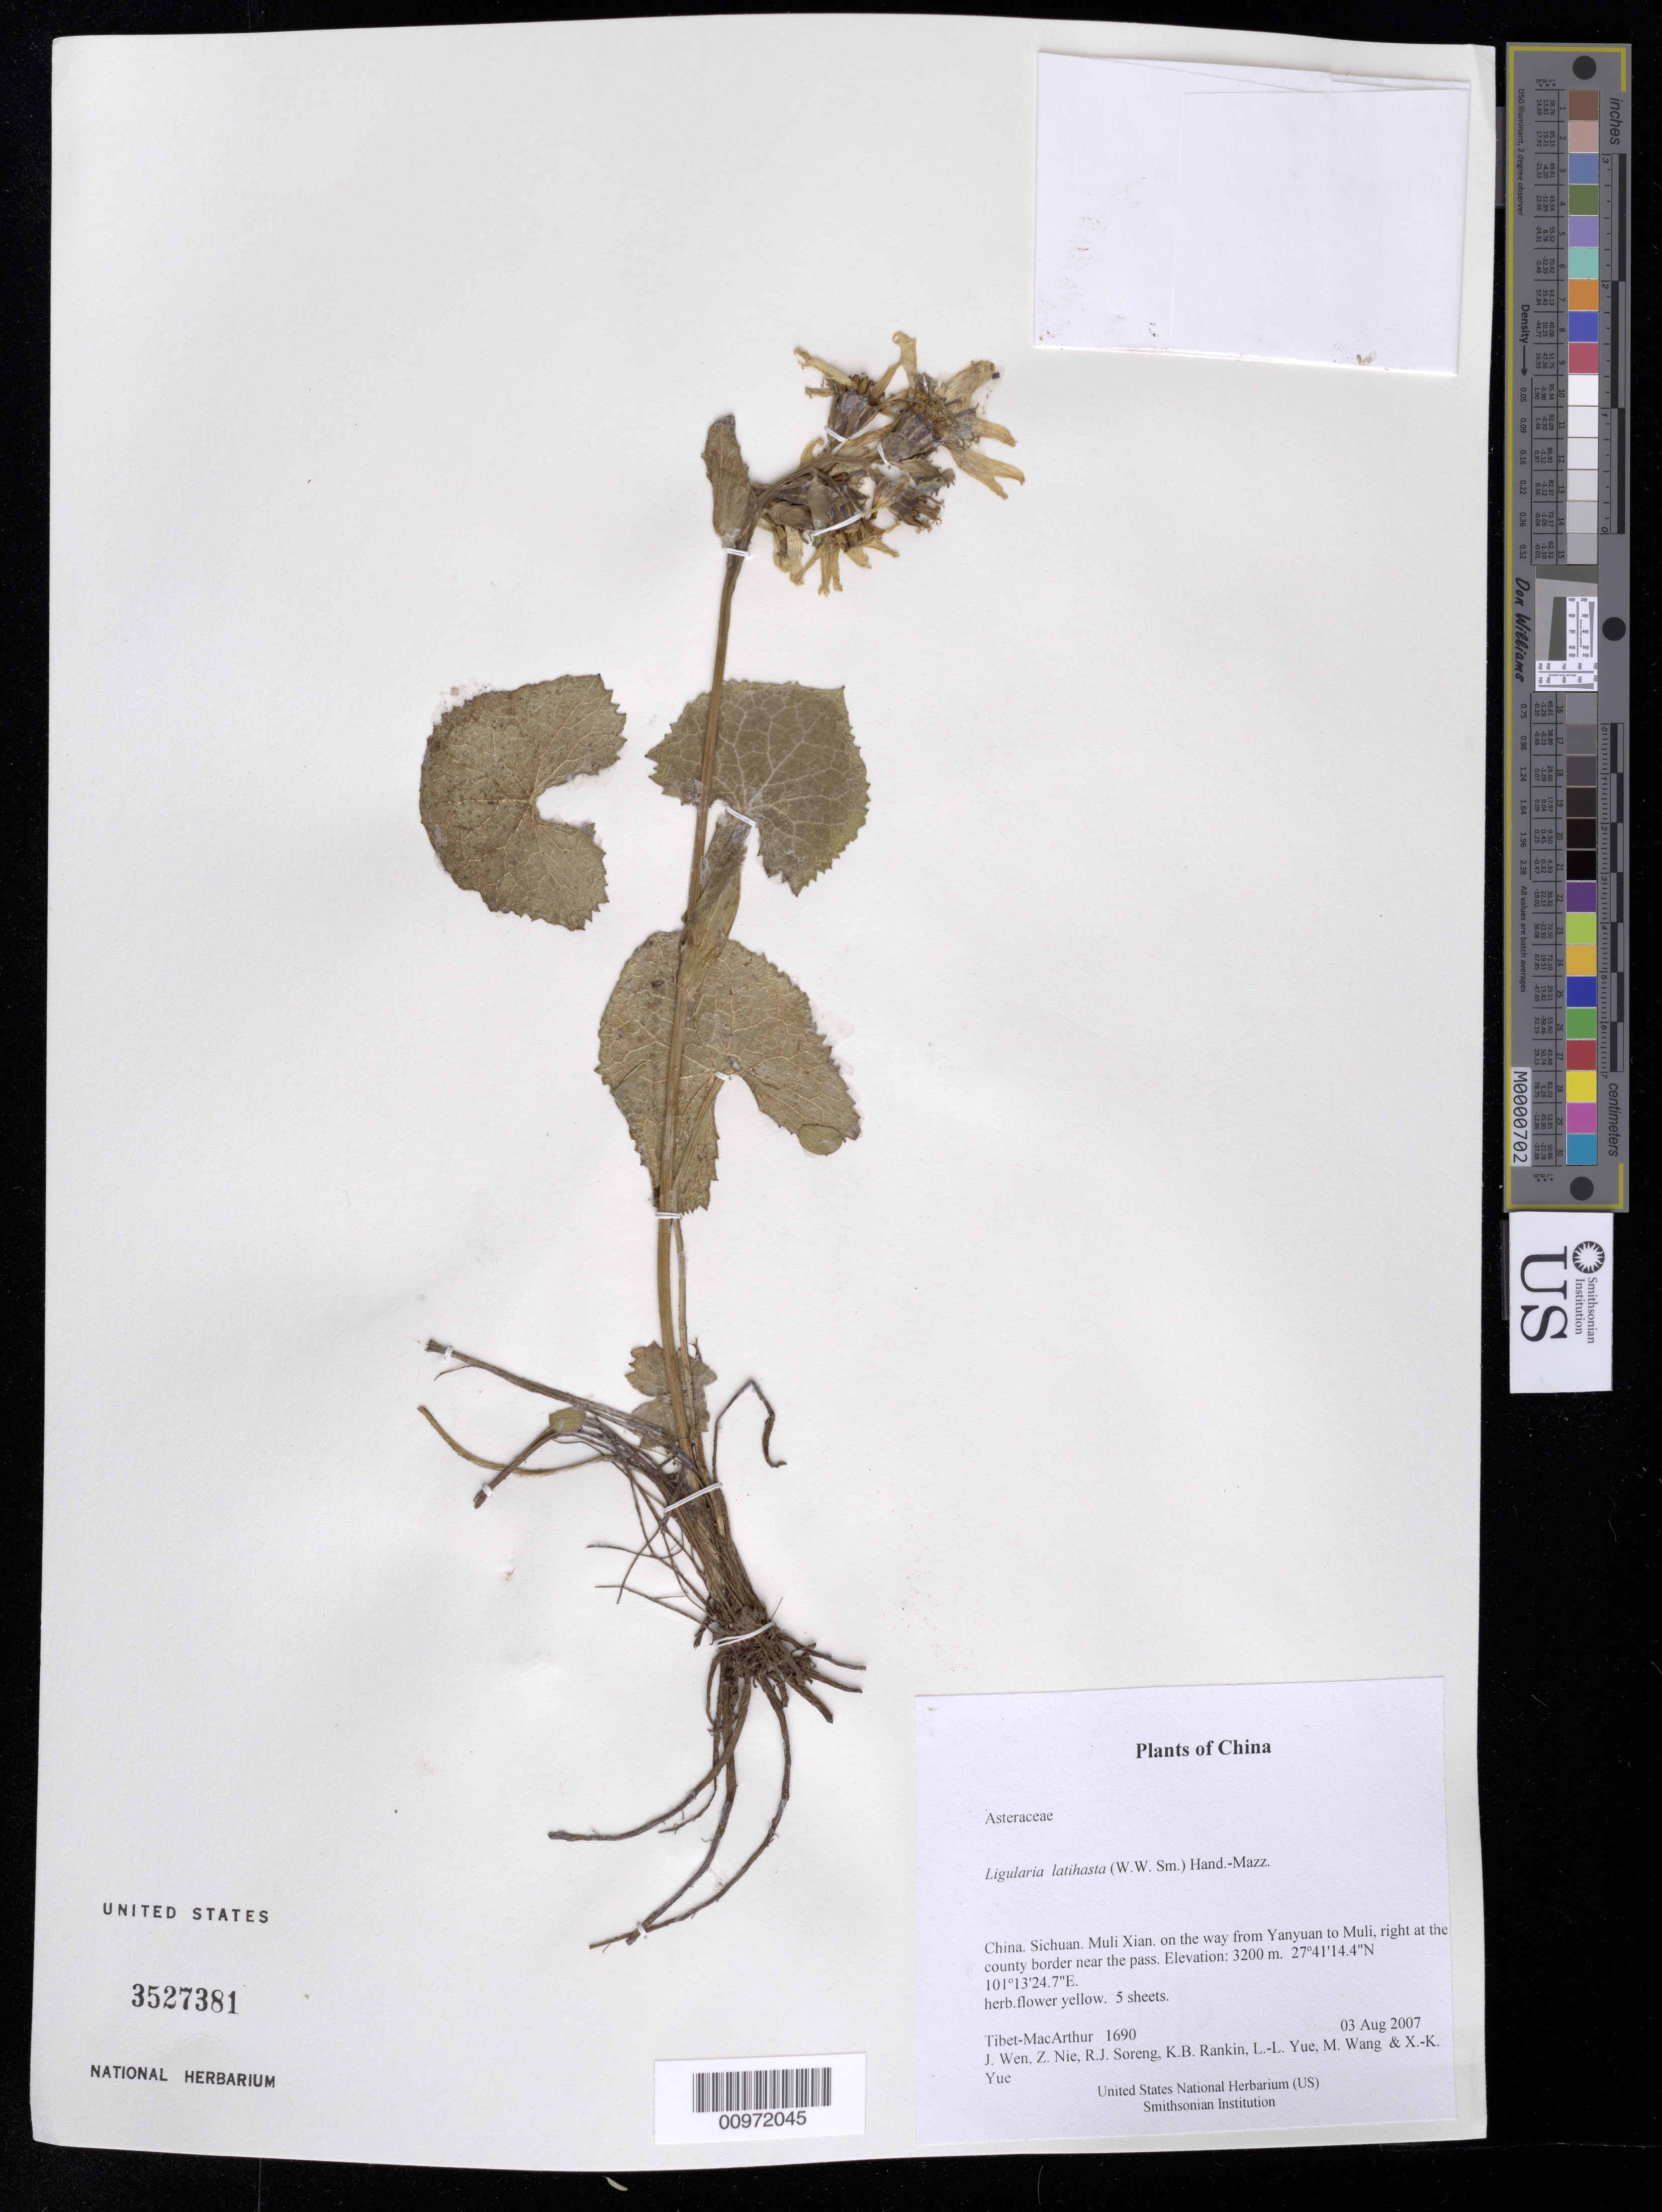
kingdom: Plantae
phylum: Tracheophyta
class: Magnoliopsida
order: Asterales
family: Asteraceae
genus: Ligularia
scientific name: Ligularia latihastata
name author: (W.W. Sm.) Hand.-Mazz.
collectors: Tibet-MacArthur, J. Wen, Z. Nie, R. J. Soreng, K. Rankin, L. Yue, M. Wang & X. Yue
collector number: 1690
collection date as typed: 03 Aug 2007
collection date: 2007-08-03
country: China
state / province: Sichuan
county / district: Muli Xian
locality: on the way from Yanyuan to Muli, right at the county border near the pass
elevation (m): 3200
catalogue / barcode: US 3527381